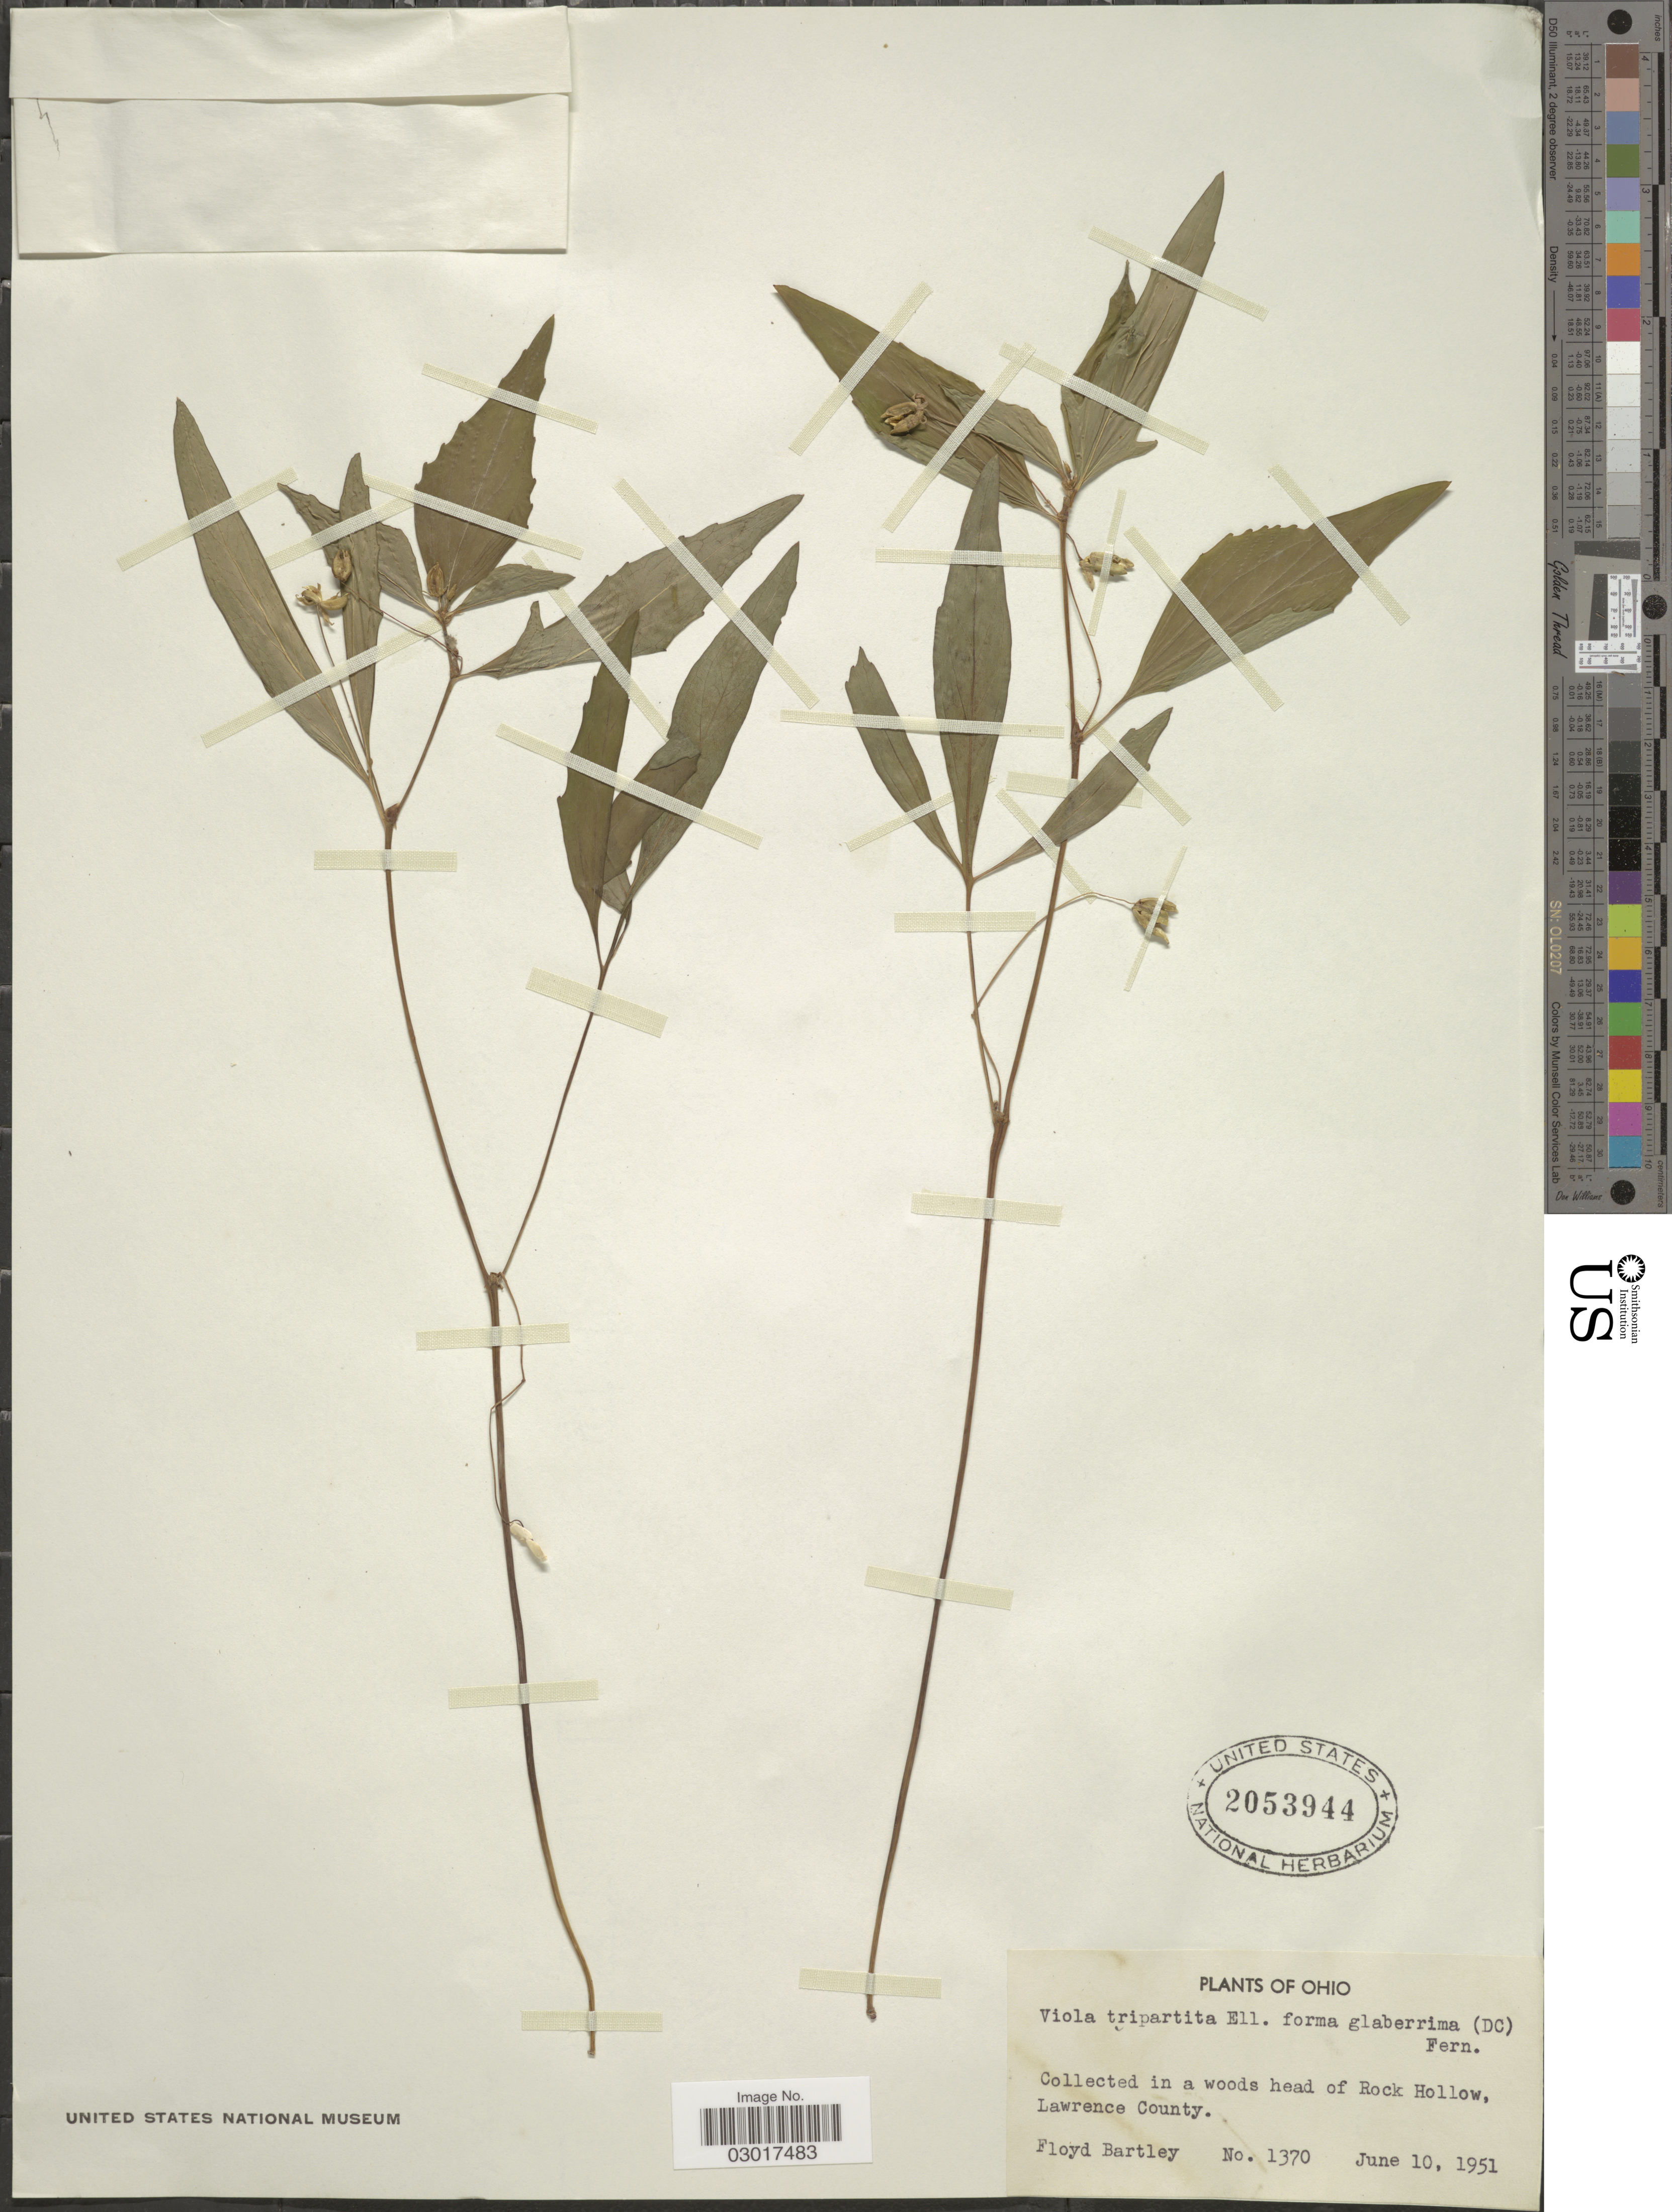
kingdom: Plantae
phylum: Tracheophyta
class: Magnoliopsida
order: Malpighiales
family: Violaceae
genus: Viola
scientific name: Viola tripartita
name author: Elliott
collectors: F. Bartley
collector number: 1370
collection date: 1951-06-10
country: United States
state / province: Ohio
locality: Collected in a woods head of Rock Hollow, Lawrence County.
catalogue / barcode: US 2053944